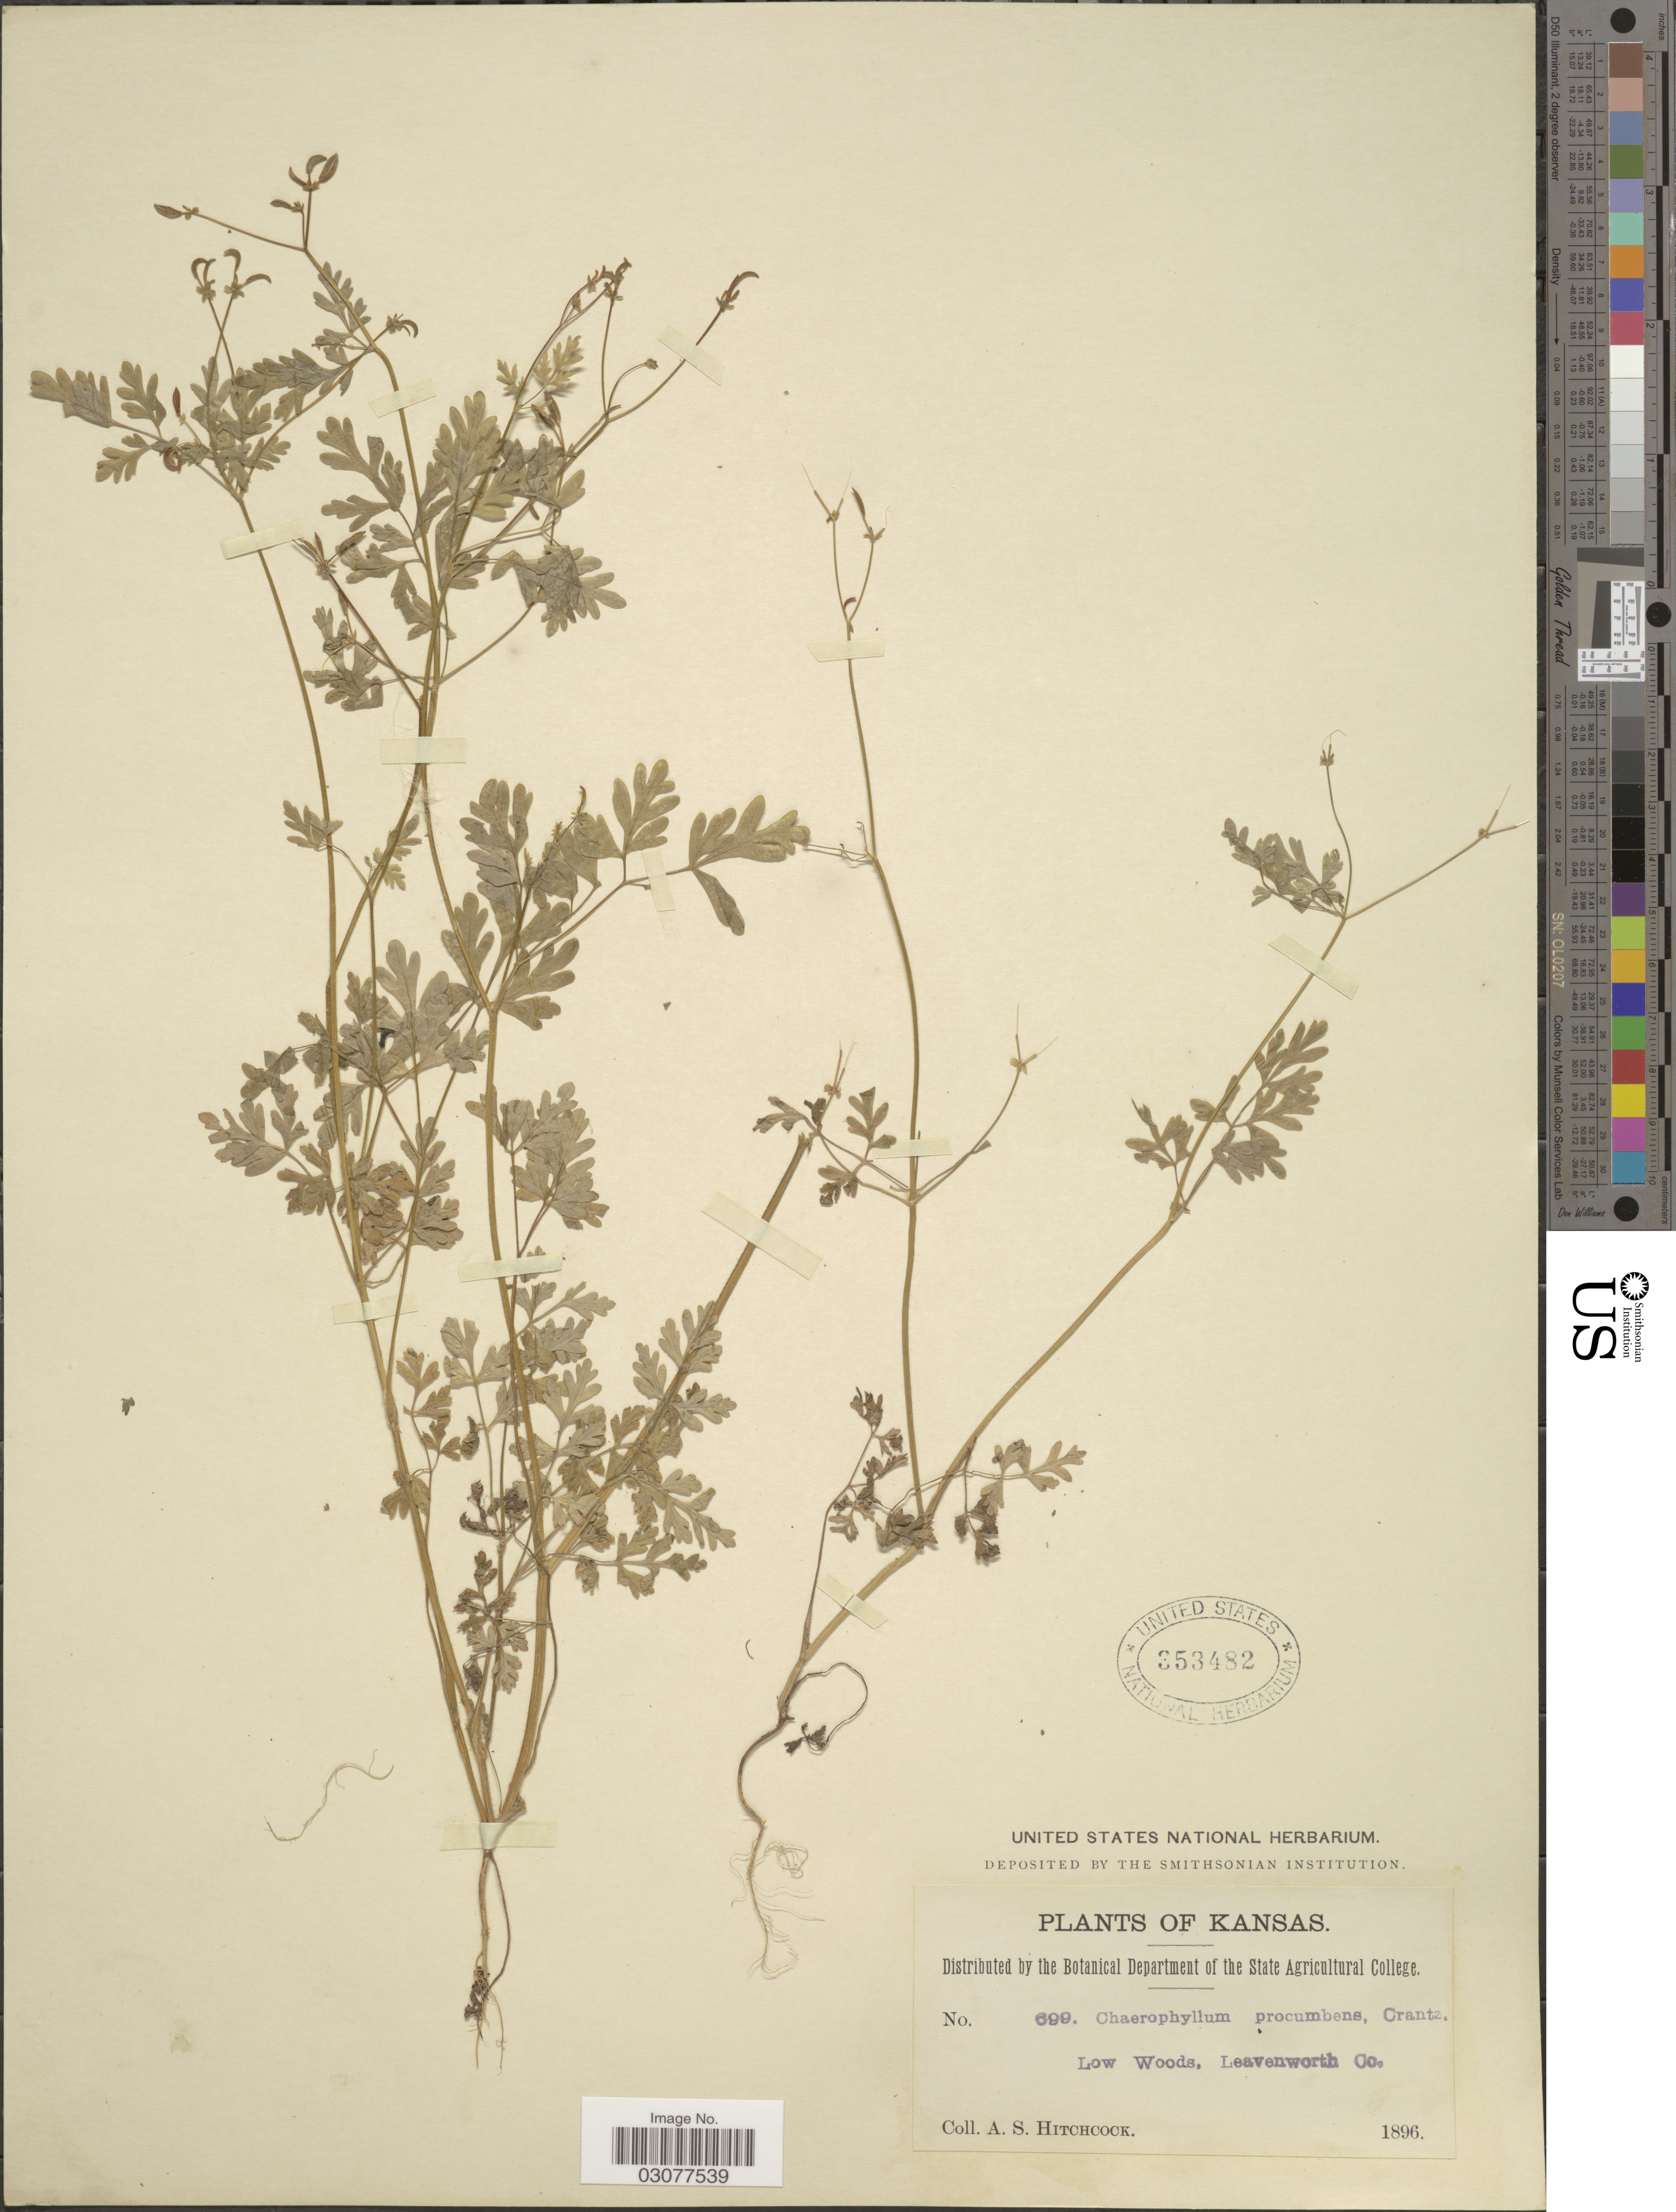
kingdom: Plantae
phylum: Tracheophyta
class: Magnoliopsida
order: Apiales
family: Apiaceae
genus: Chaerophyllum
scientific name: Chaerophyllum procumbens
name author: (L.) Crantz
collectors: A. S. Hitchcock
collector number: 699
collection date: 1896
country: United States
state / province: Kansas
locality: Low Woods, Leavenworth Co.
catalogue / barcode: US 353482